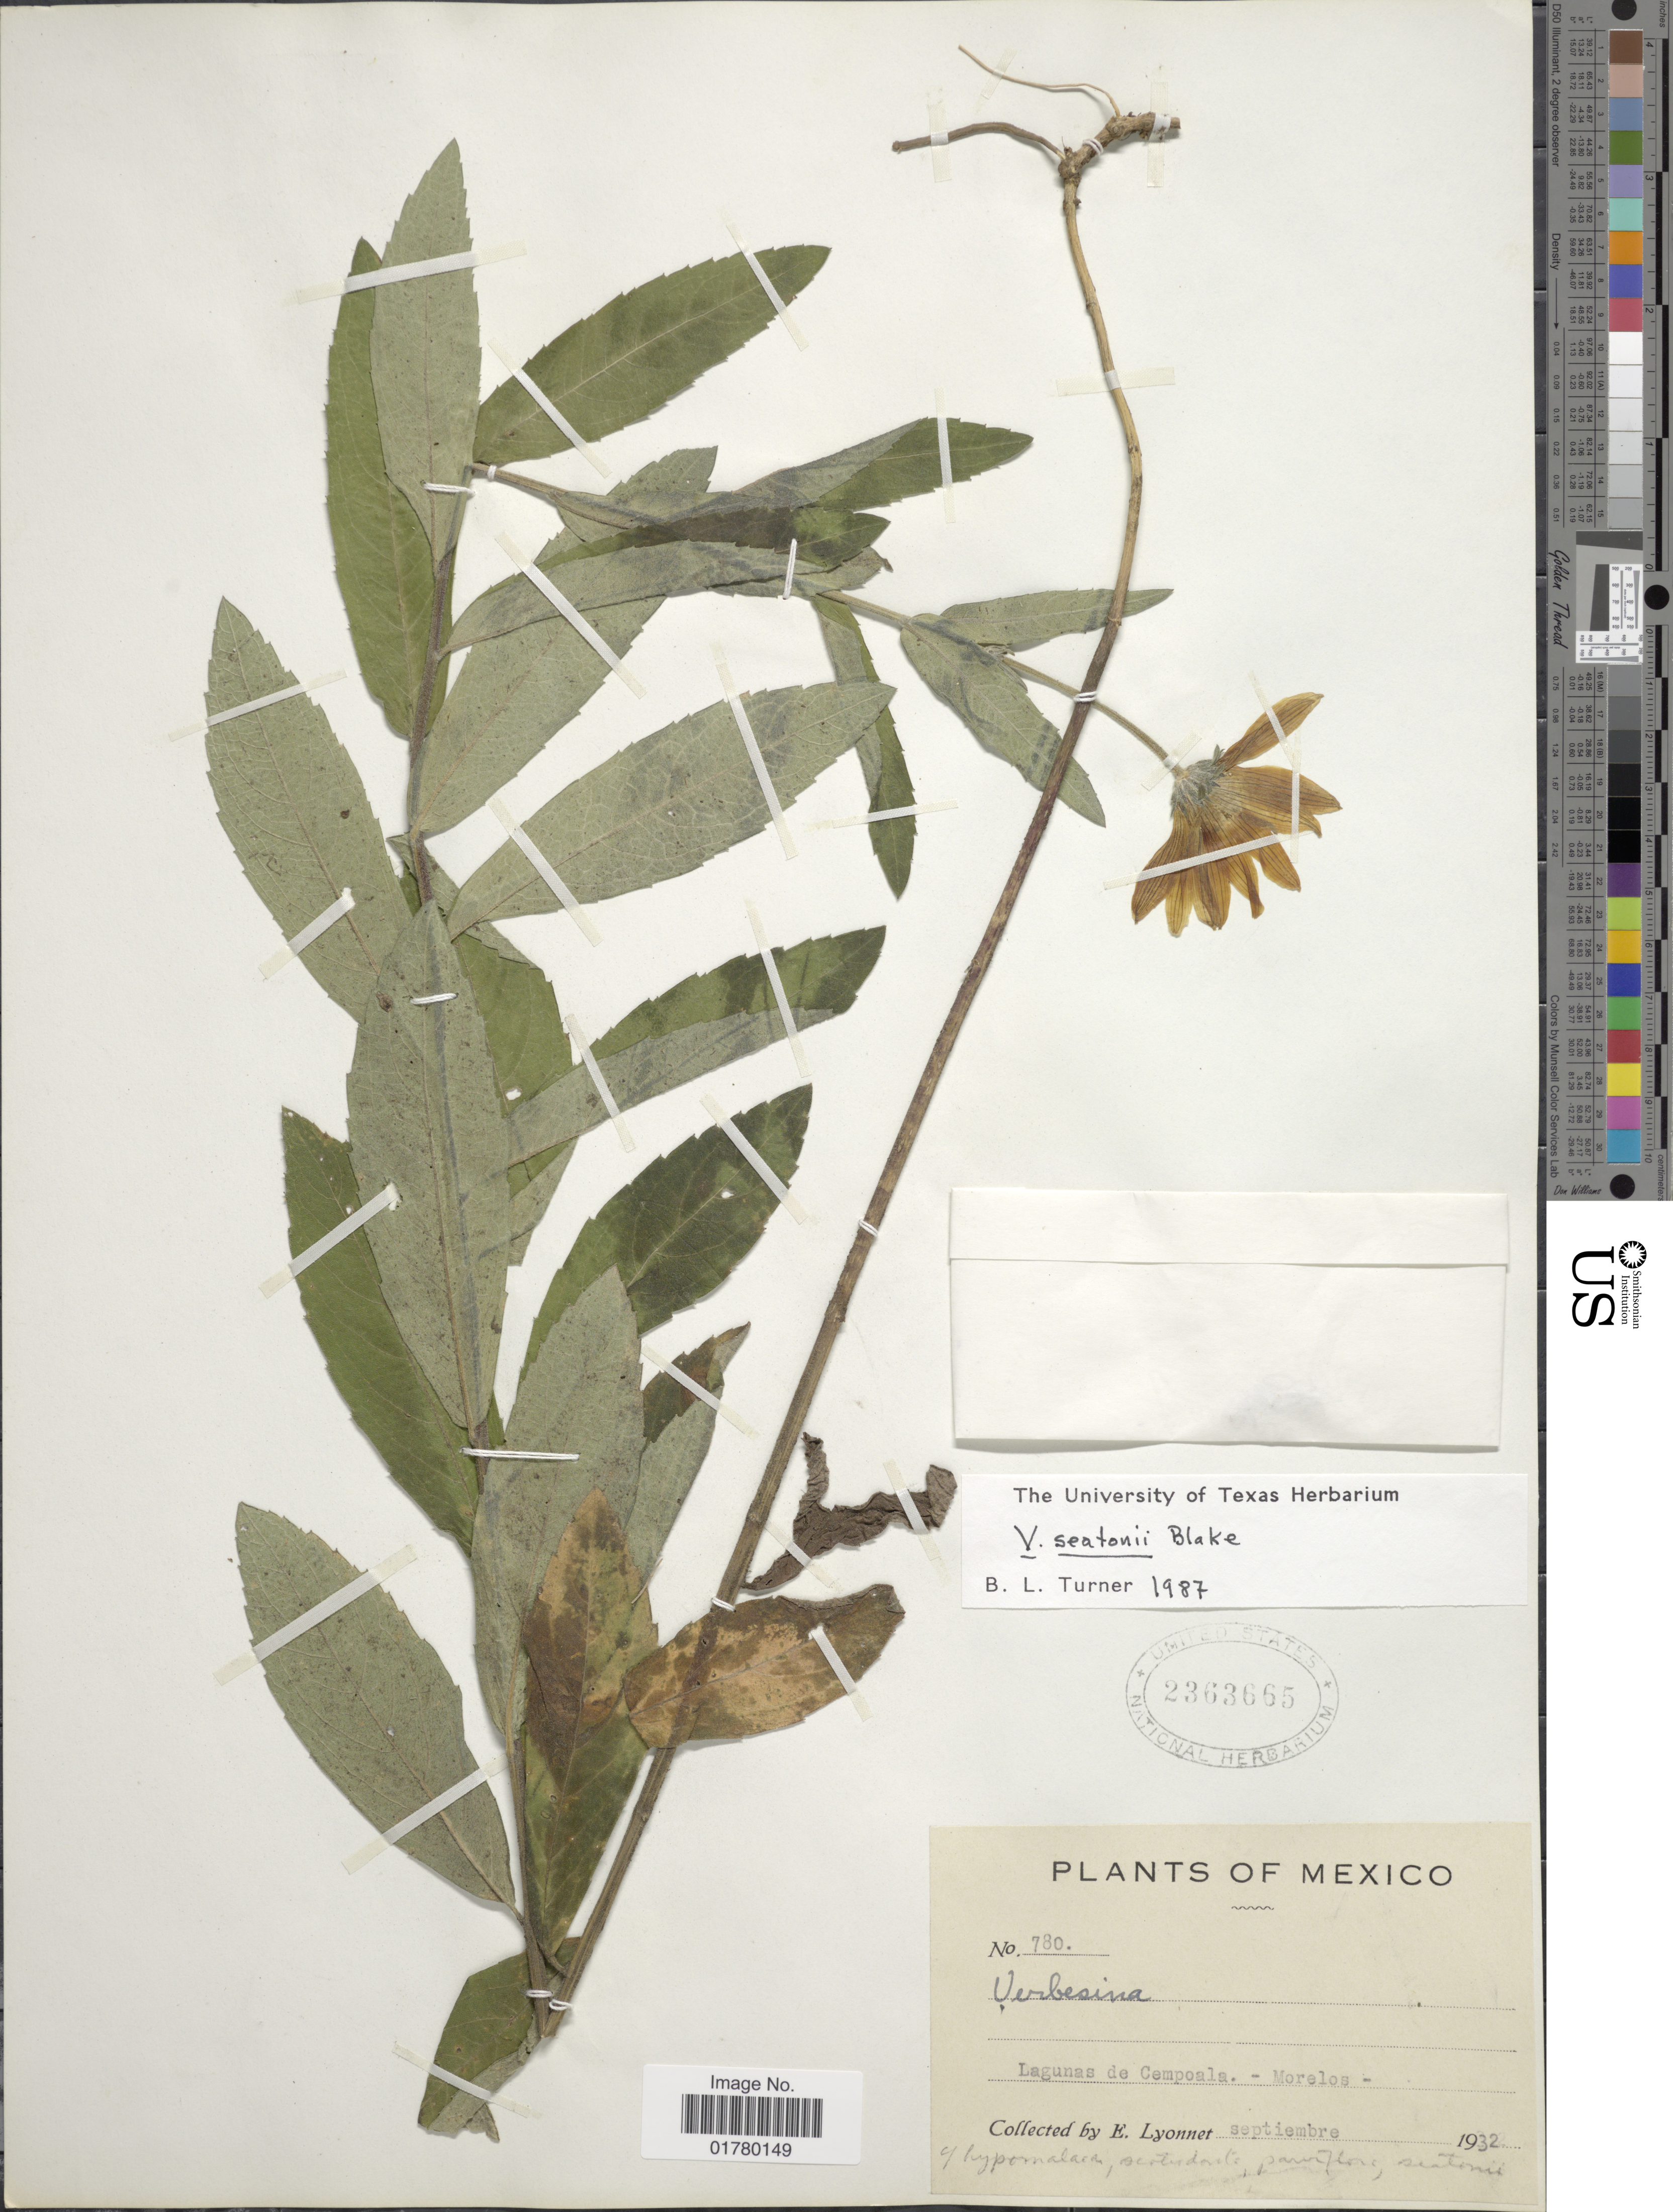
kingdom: Plantae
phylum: Tracheophyta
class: Magnoliopsida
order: Asterales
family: Asteraceae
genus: Verbesina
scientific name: Verbesina seatoni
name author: S.F. Blake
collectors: E. Lyonnet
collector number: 780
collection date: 1932-09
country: Mexico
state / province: Morelos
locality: Lagunas de Cempoala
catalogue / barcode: US 2363665